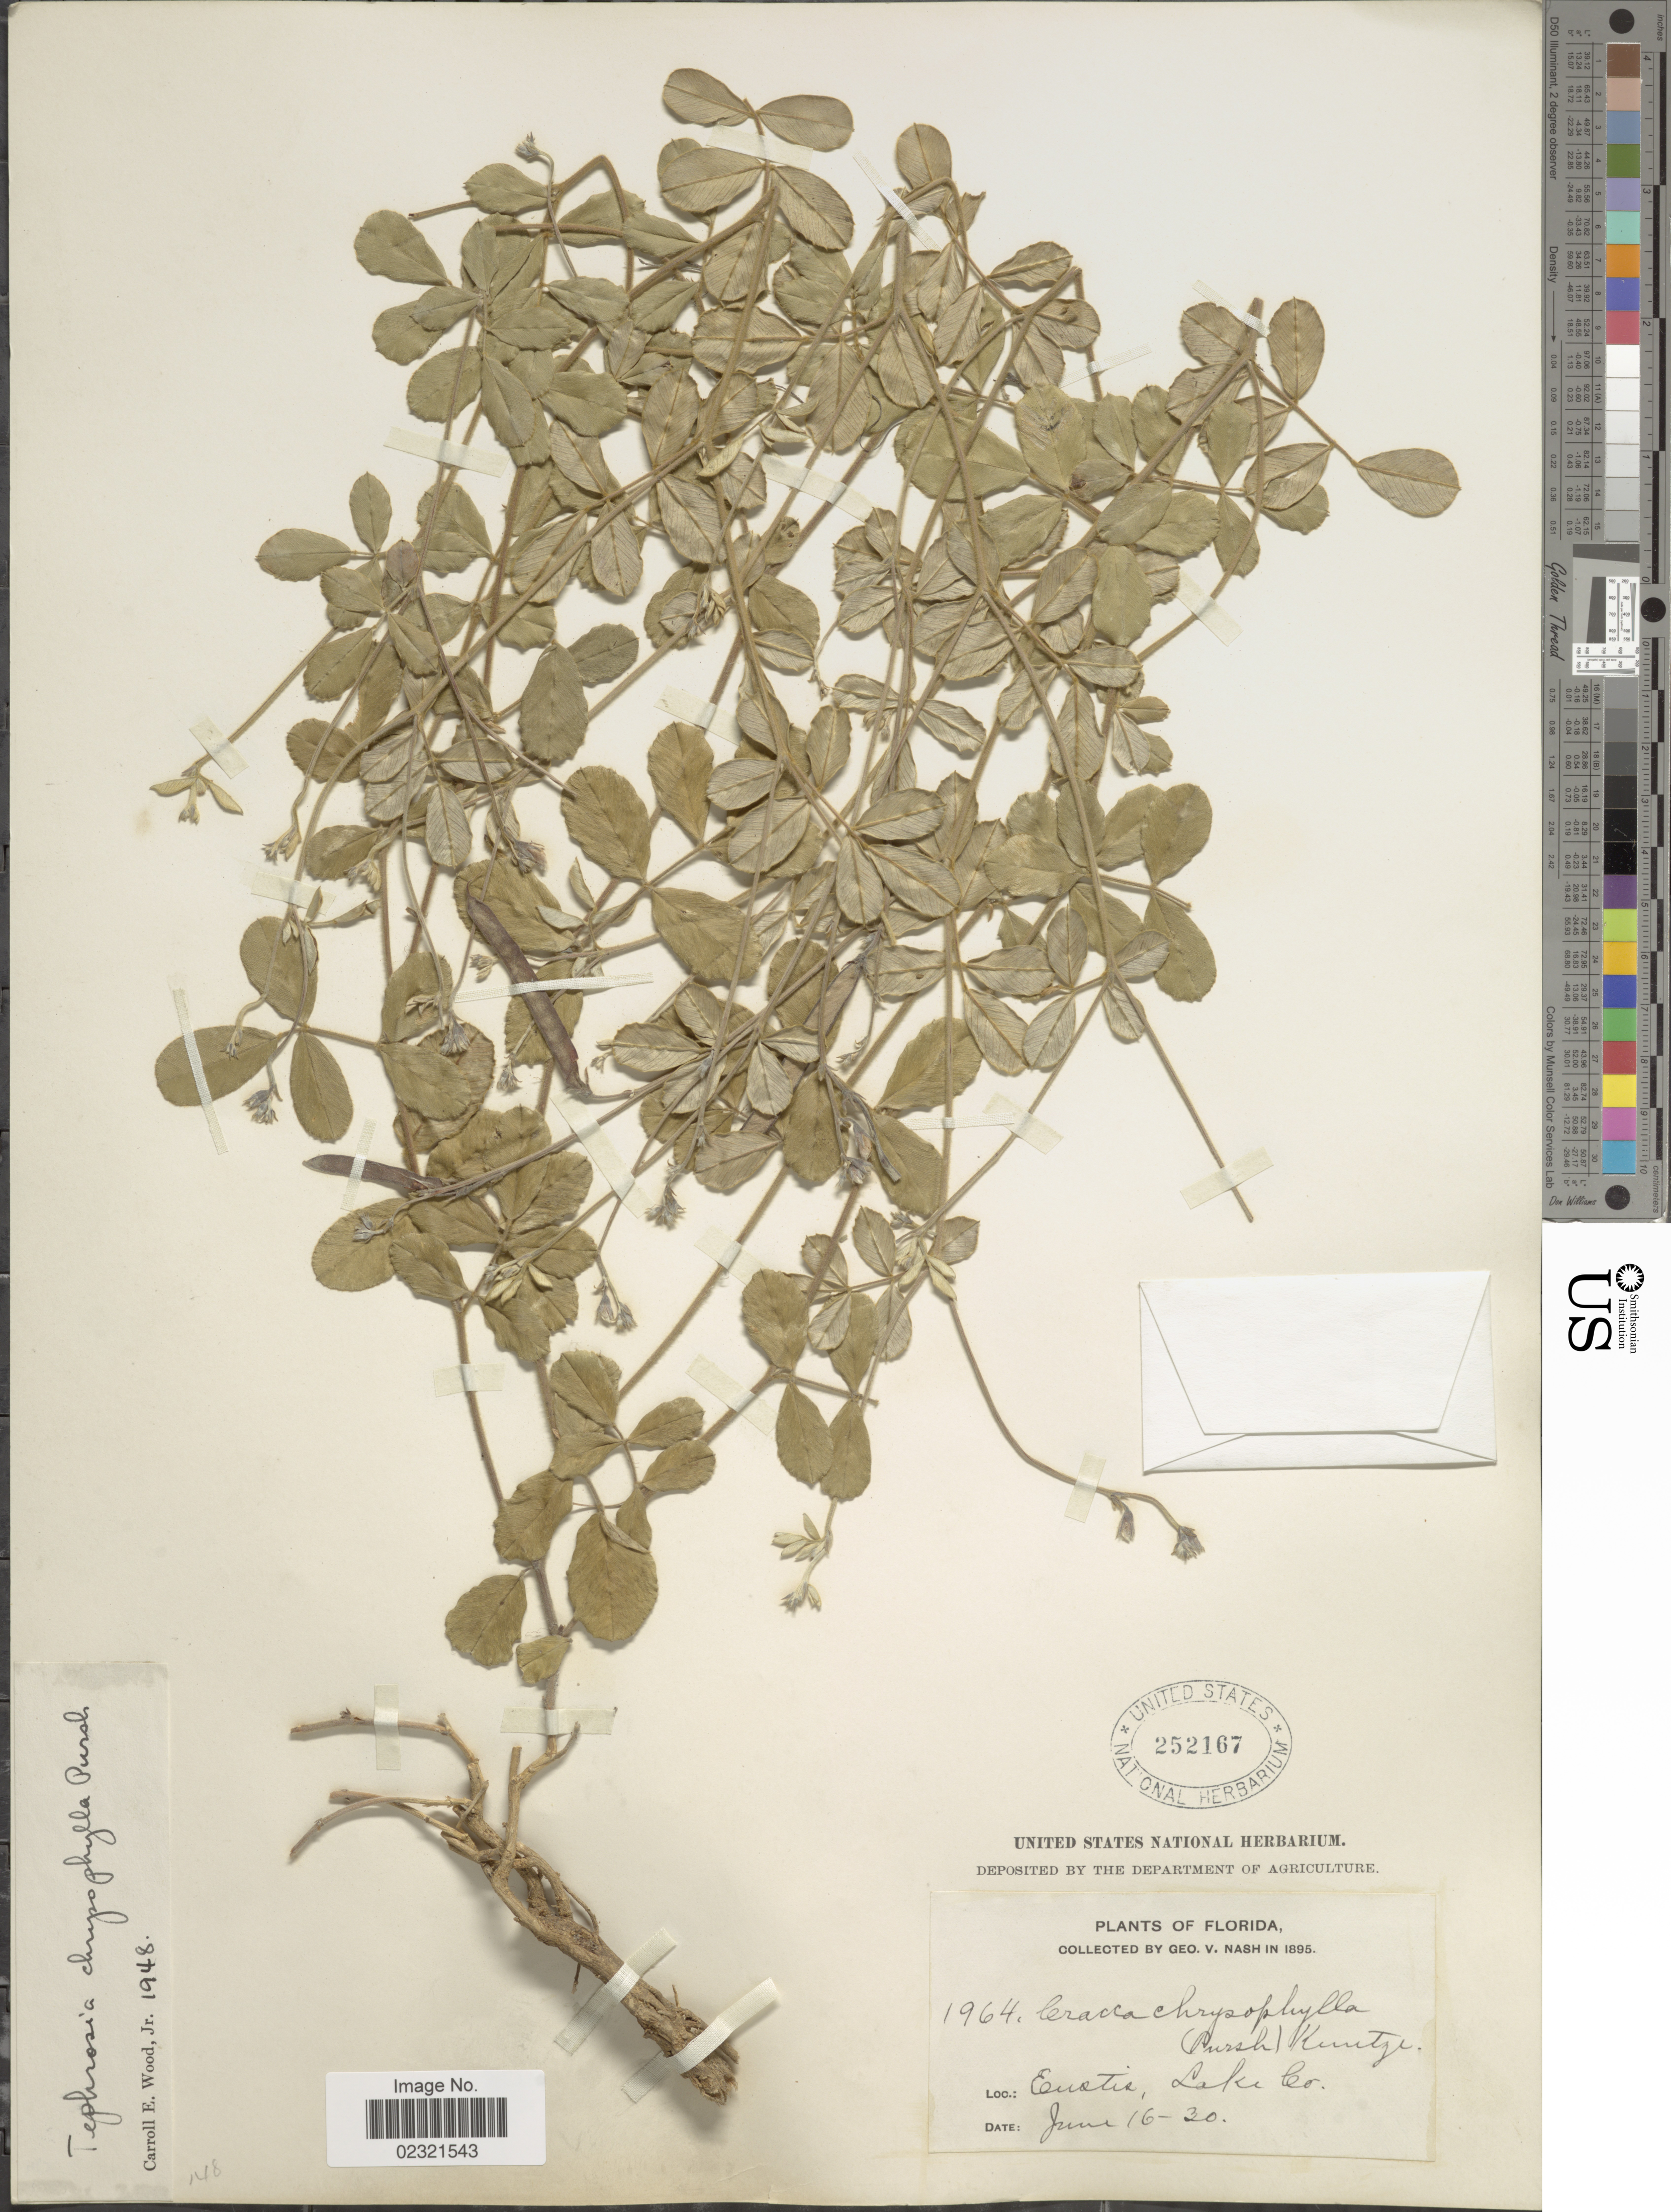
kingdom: Plantae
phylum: Tracheophyta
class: Magnoliopsida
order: Fabales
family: Fabaceae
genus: Tephrosia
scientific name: Tephrosia chrysophylla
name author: Pursh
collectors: G. V. Nash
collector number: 1964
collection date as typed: Transcribed d/m/y: 16/6/30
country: United States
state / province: Florida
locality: Eustis, Lake Co.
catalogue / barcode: US 252167